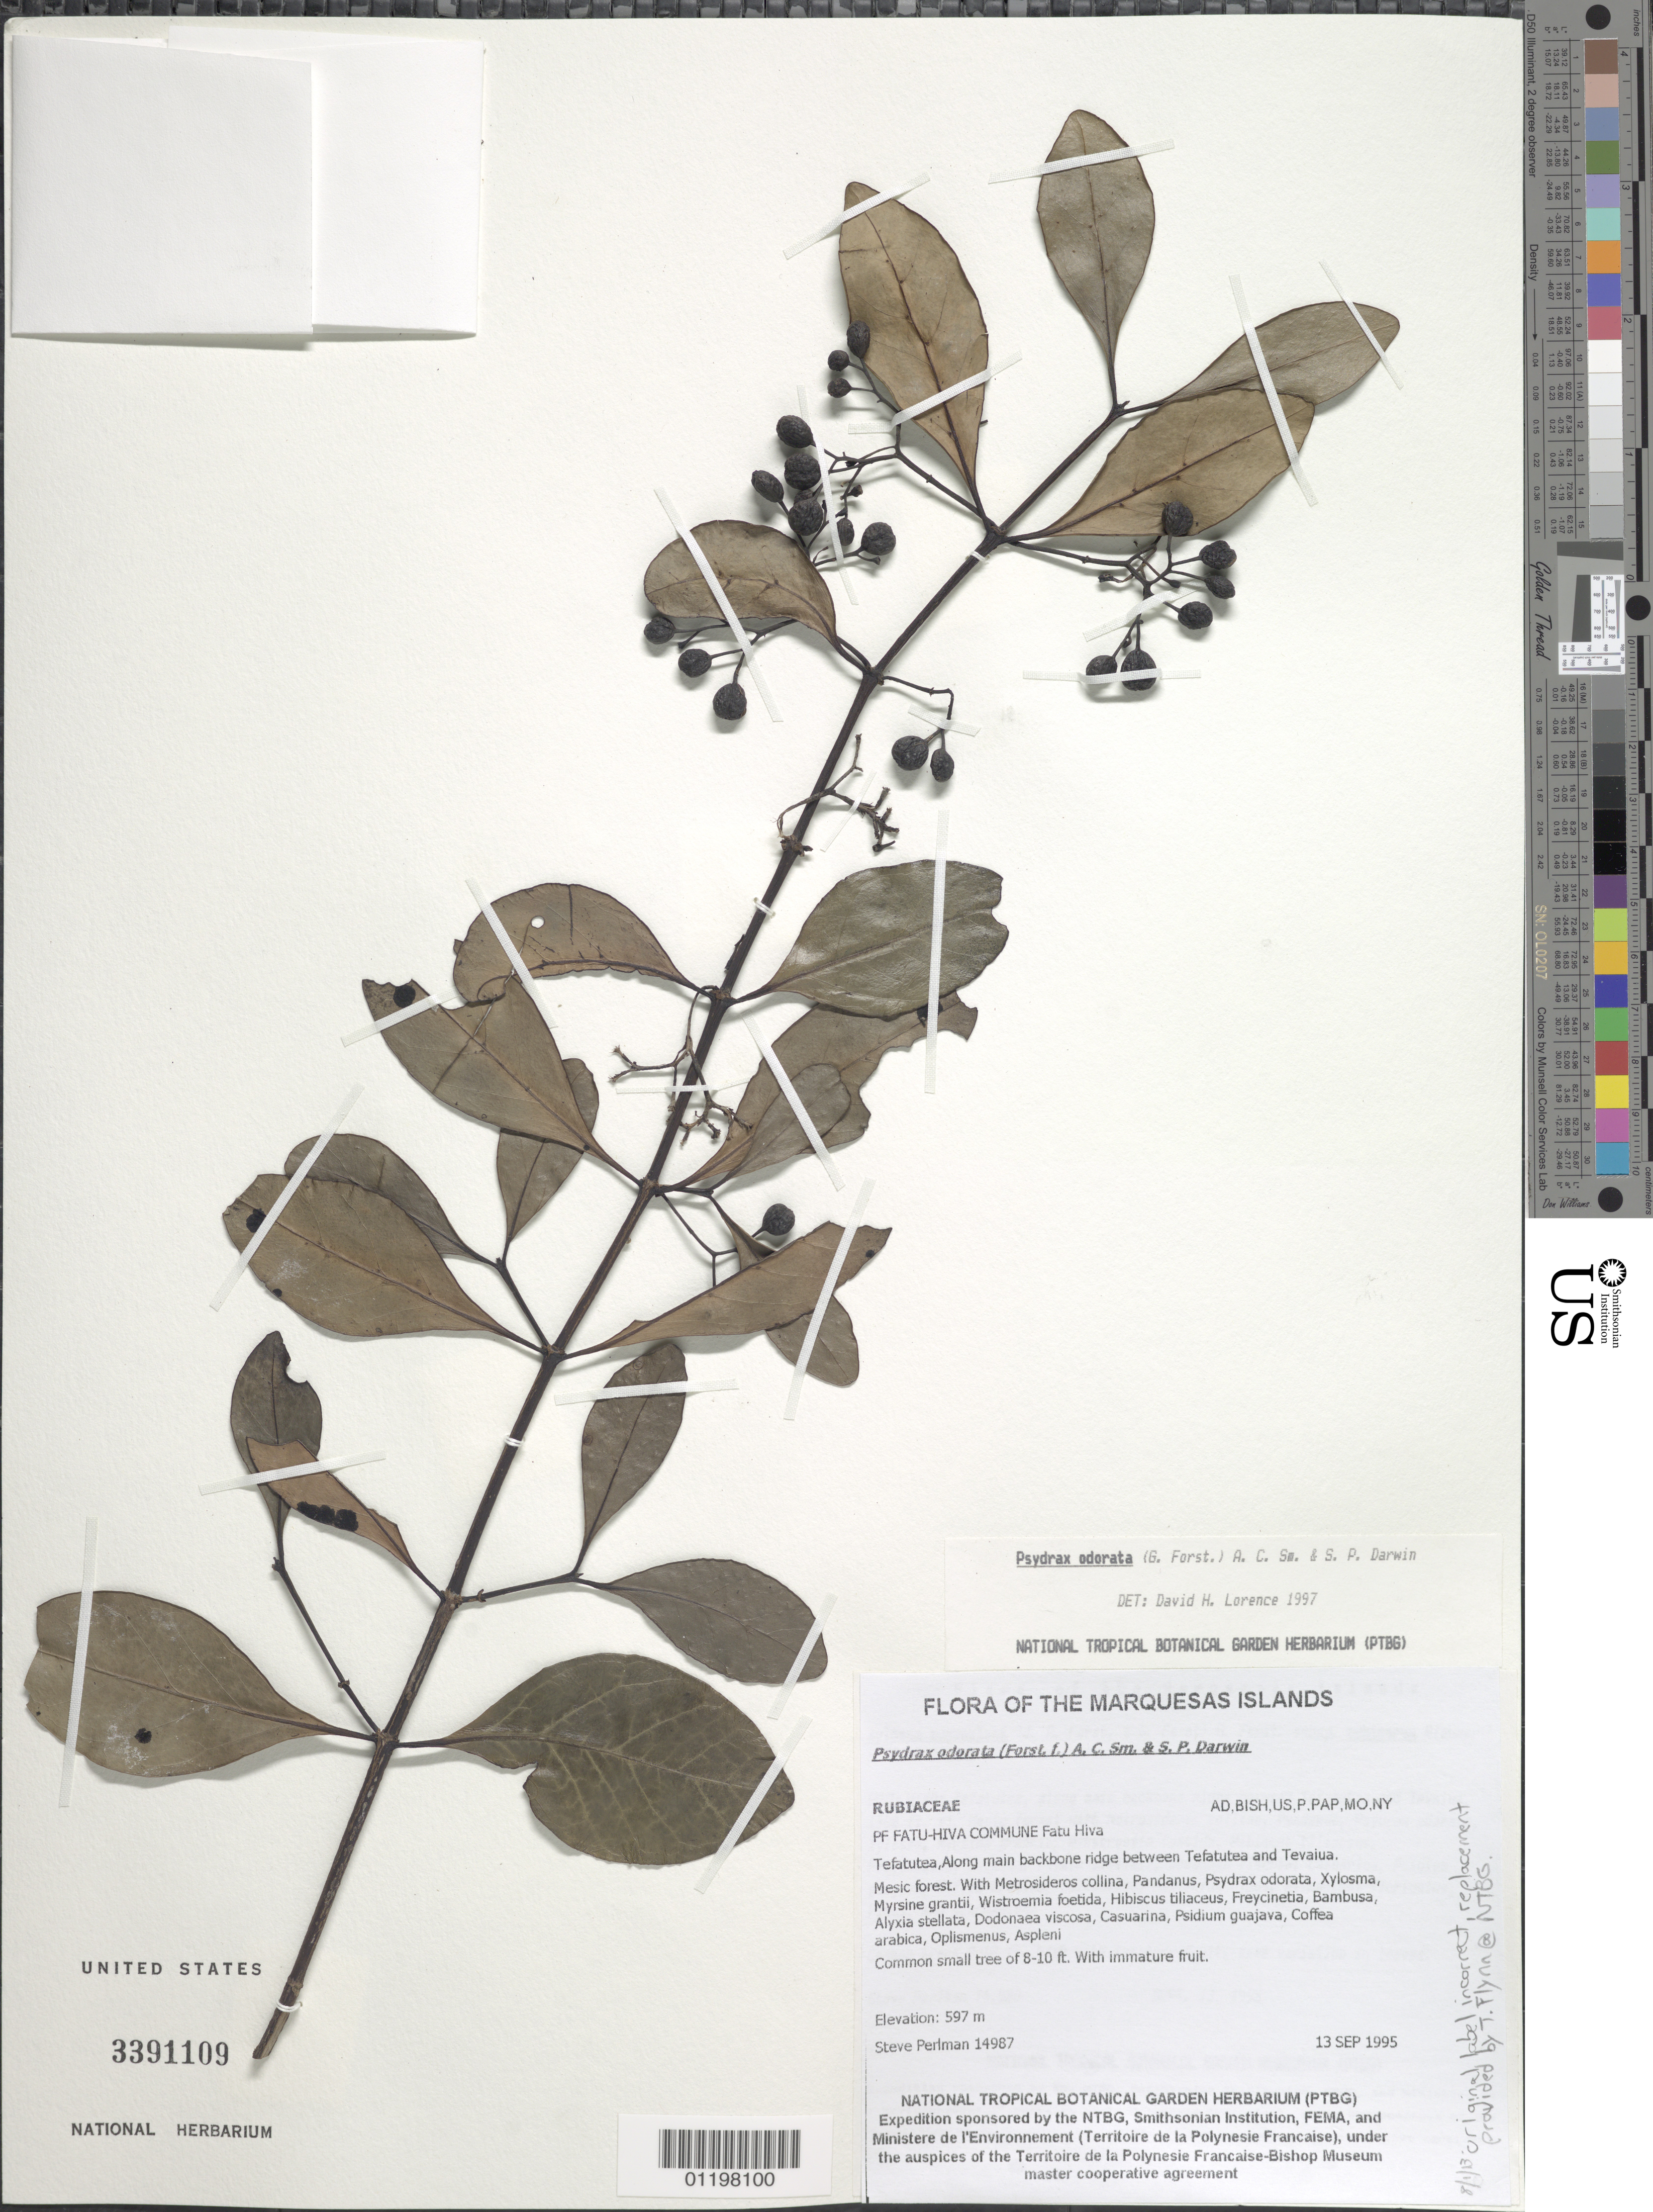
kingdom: Plantae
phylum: Tracheophyta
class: Magnoliopsida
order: Gentianales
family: Rubiaceae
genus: Psydrax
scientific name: Psydrax odorata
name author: (G. Forst.) A.C. Sm. & S.P. Darwin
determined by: Lorence, David H., (PTBG), National Tropical Botanical Garden (UNITED STATES)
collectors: S. P. Perlman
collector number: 14987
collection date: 1995-09-13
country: French Polynesia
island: Fatu Hiva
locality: Tefatutea, along main backbone ridge between Tefatutea and Tevaiua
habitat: Mesic forest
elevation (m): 597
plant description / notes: Orignal label of Perlman 14988 was incorrect. Tim Flynn of NTBG provided replacement label 8/2/13.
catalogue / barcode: US 3391109